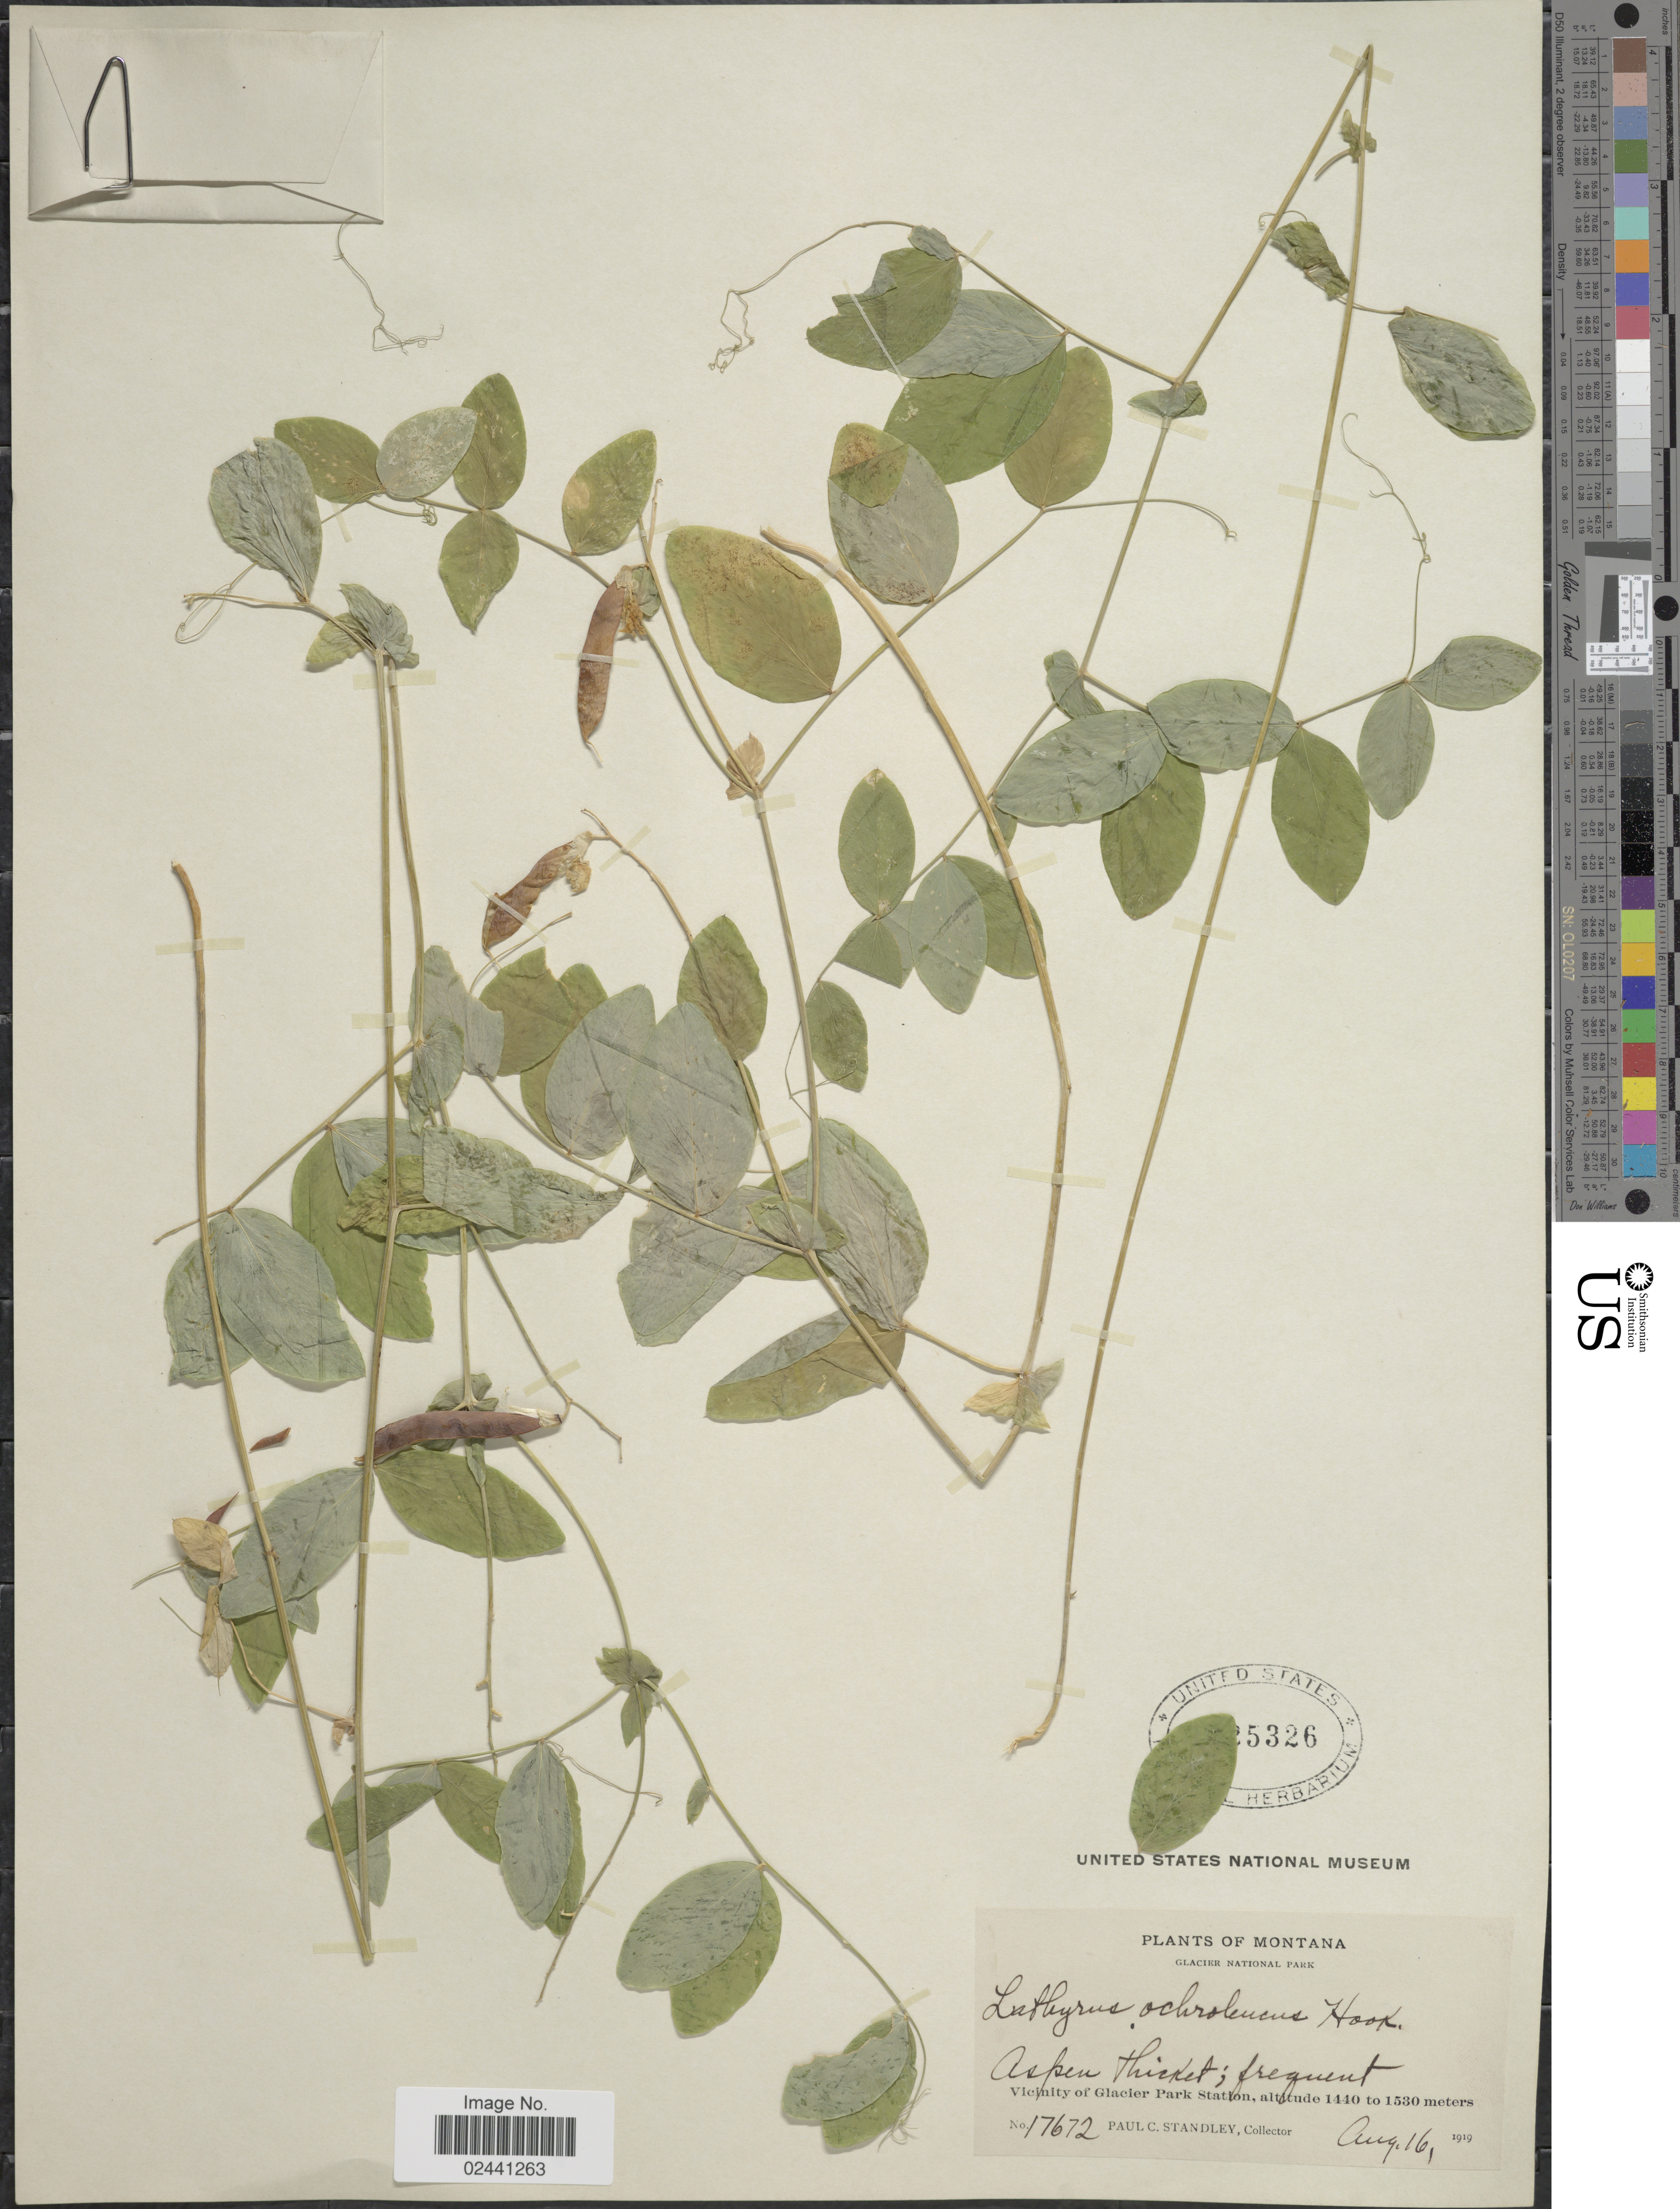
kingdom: Plantae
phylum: Tracheophyta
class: Magnoliopsida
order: Fabales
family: Fabaceae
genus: Lathyrus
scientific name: Lathyrus ochroleucus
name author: Hook.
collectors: P. C. Standley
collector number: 17672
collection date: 1919-08-16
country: United States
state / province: Montana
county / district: Glacier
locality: Glacier National Park, Vicinity of Glacier Park Station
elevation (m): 1440